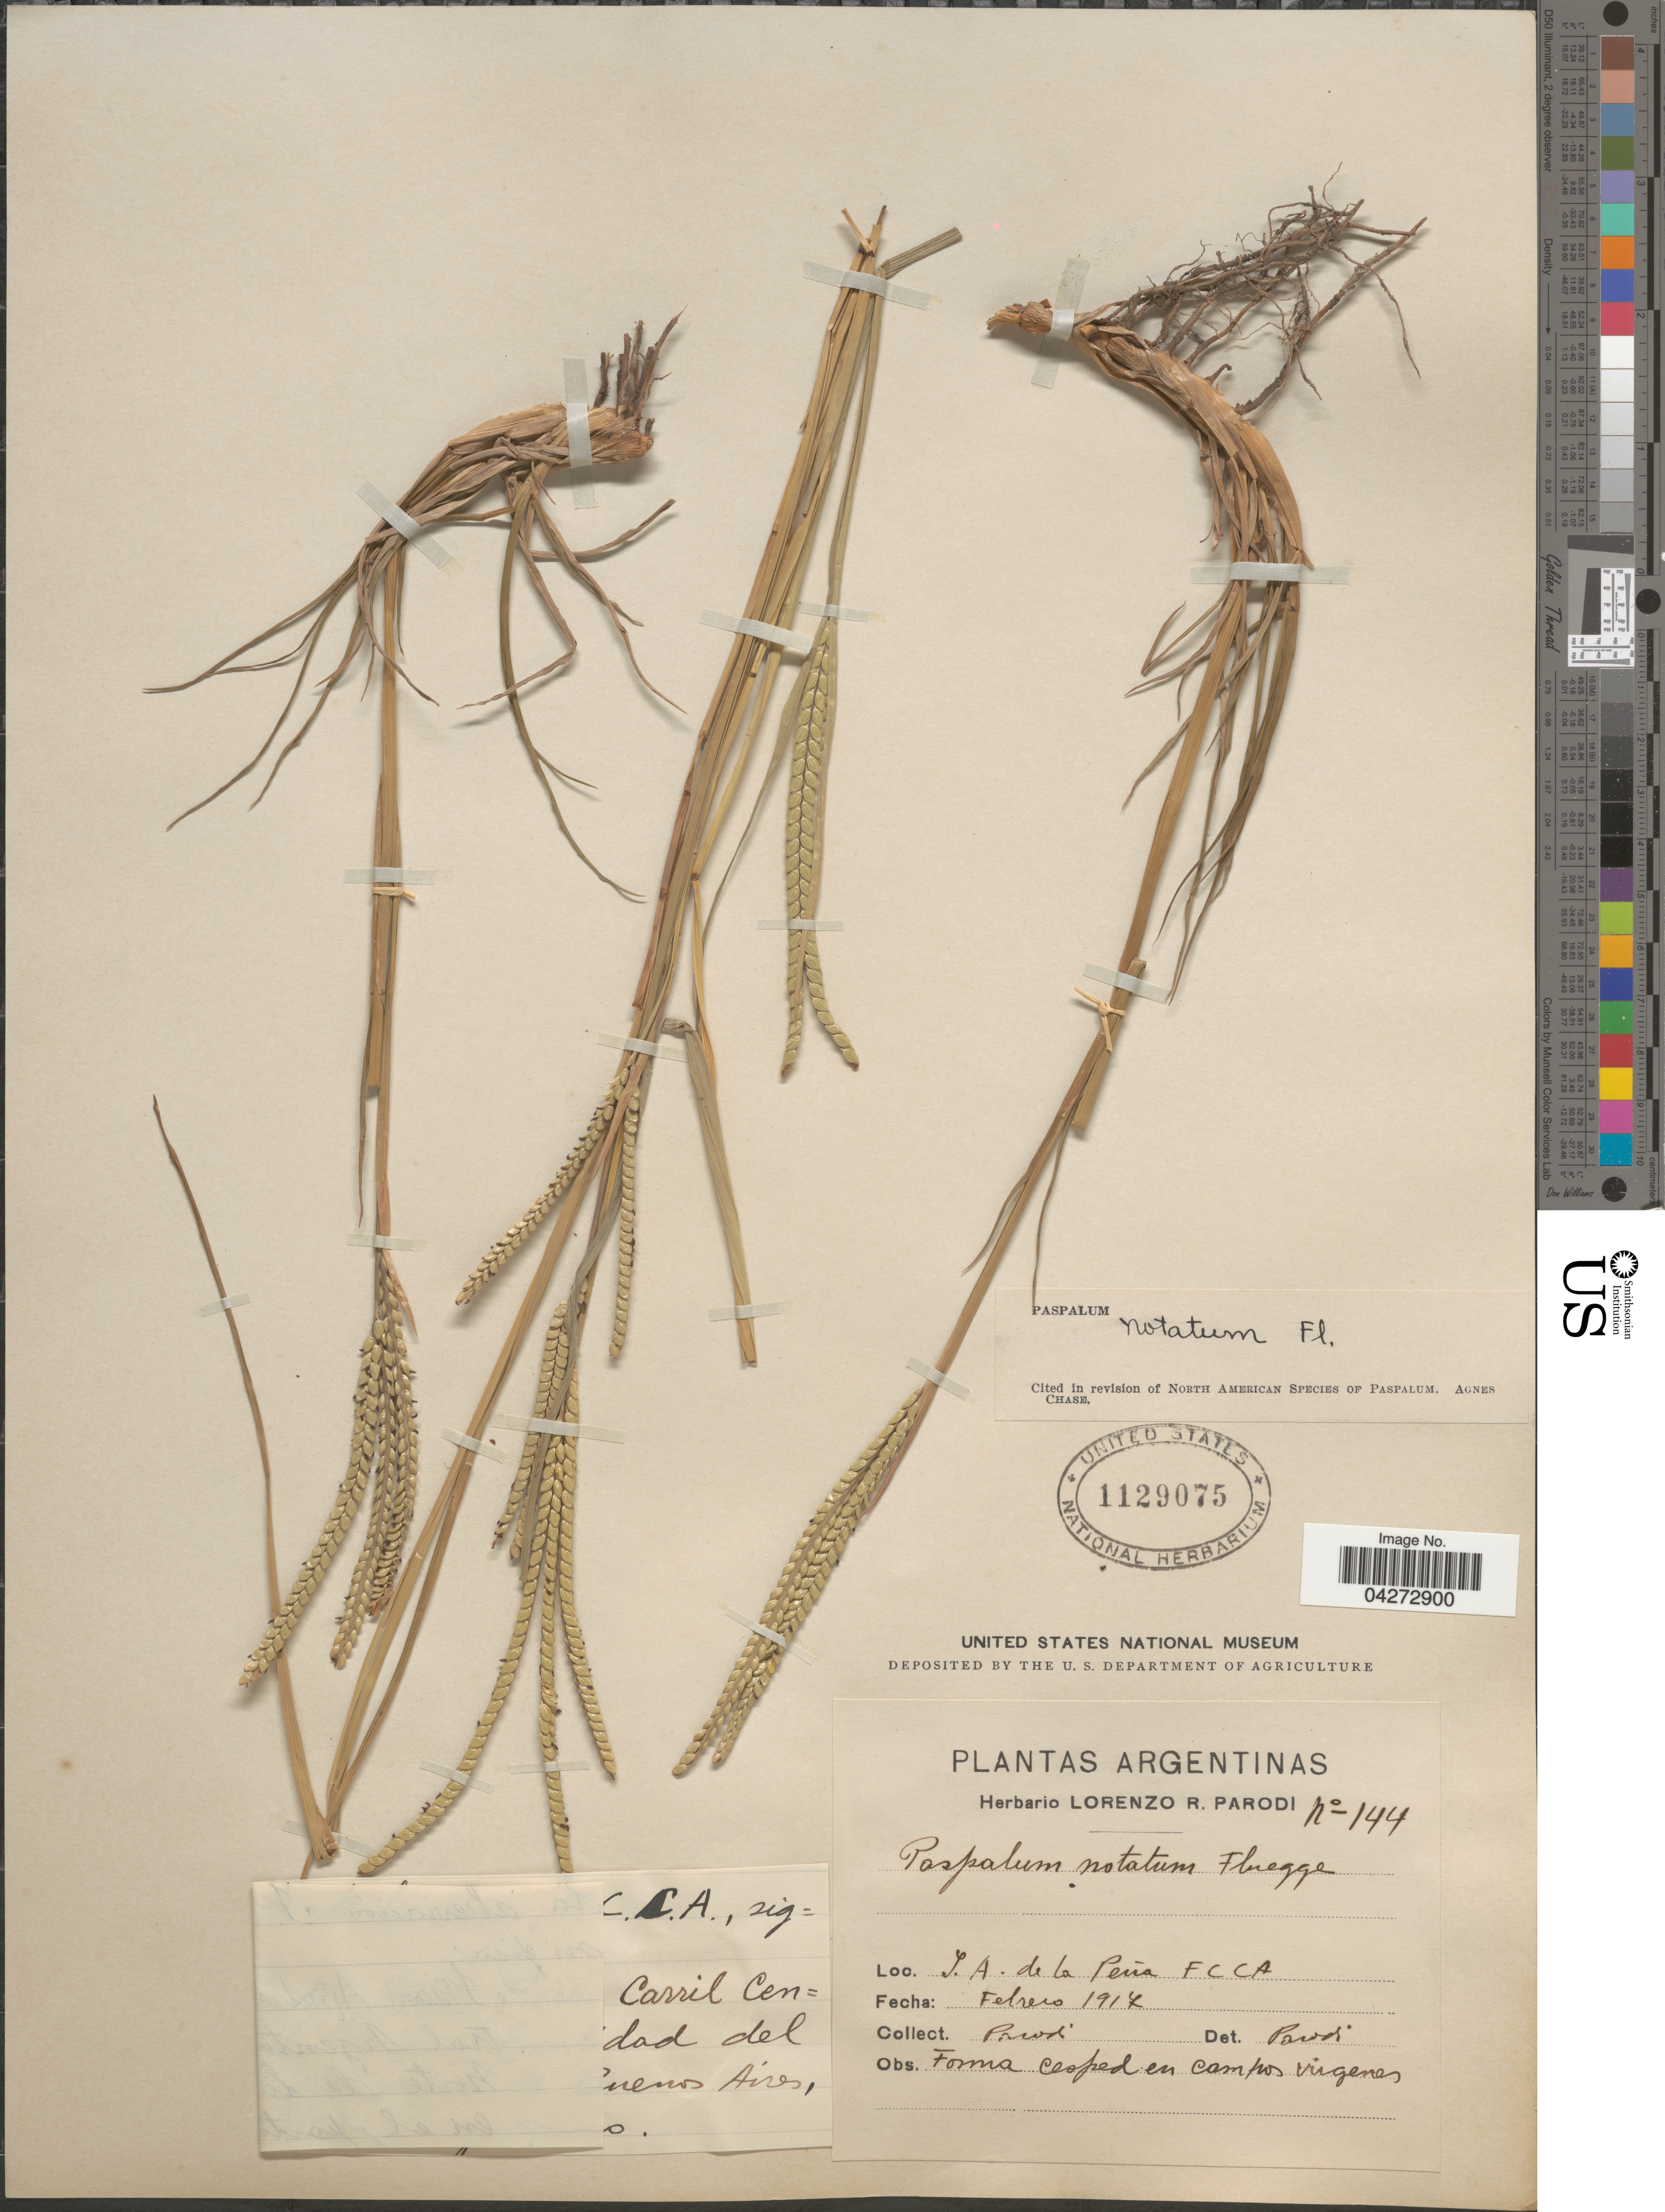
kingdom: Plantae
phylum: Tracheophyta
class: Liliopsida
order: Poales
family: Poaceae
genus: Paspalum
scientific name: Paspalum notatum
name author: Flüggé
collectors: L. R. Parodi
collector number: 144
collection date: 1917-02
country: Argentina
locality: J. A. de la Peña FCCA.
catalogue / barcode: US 1129075